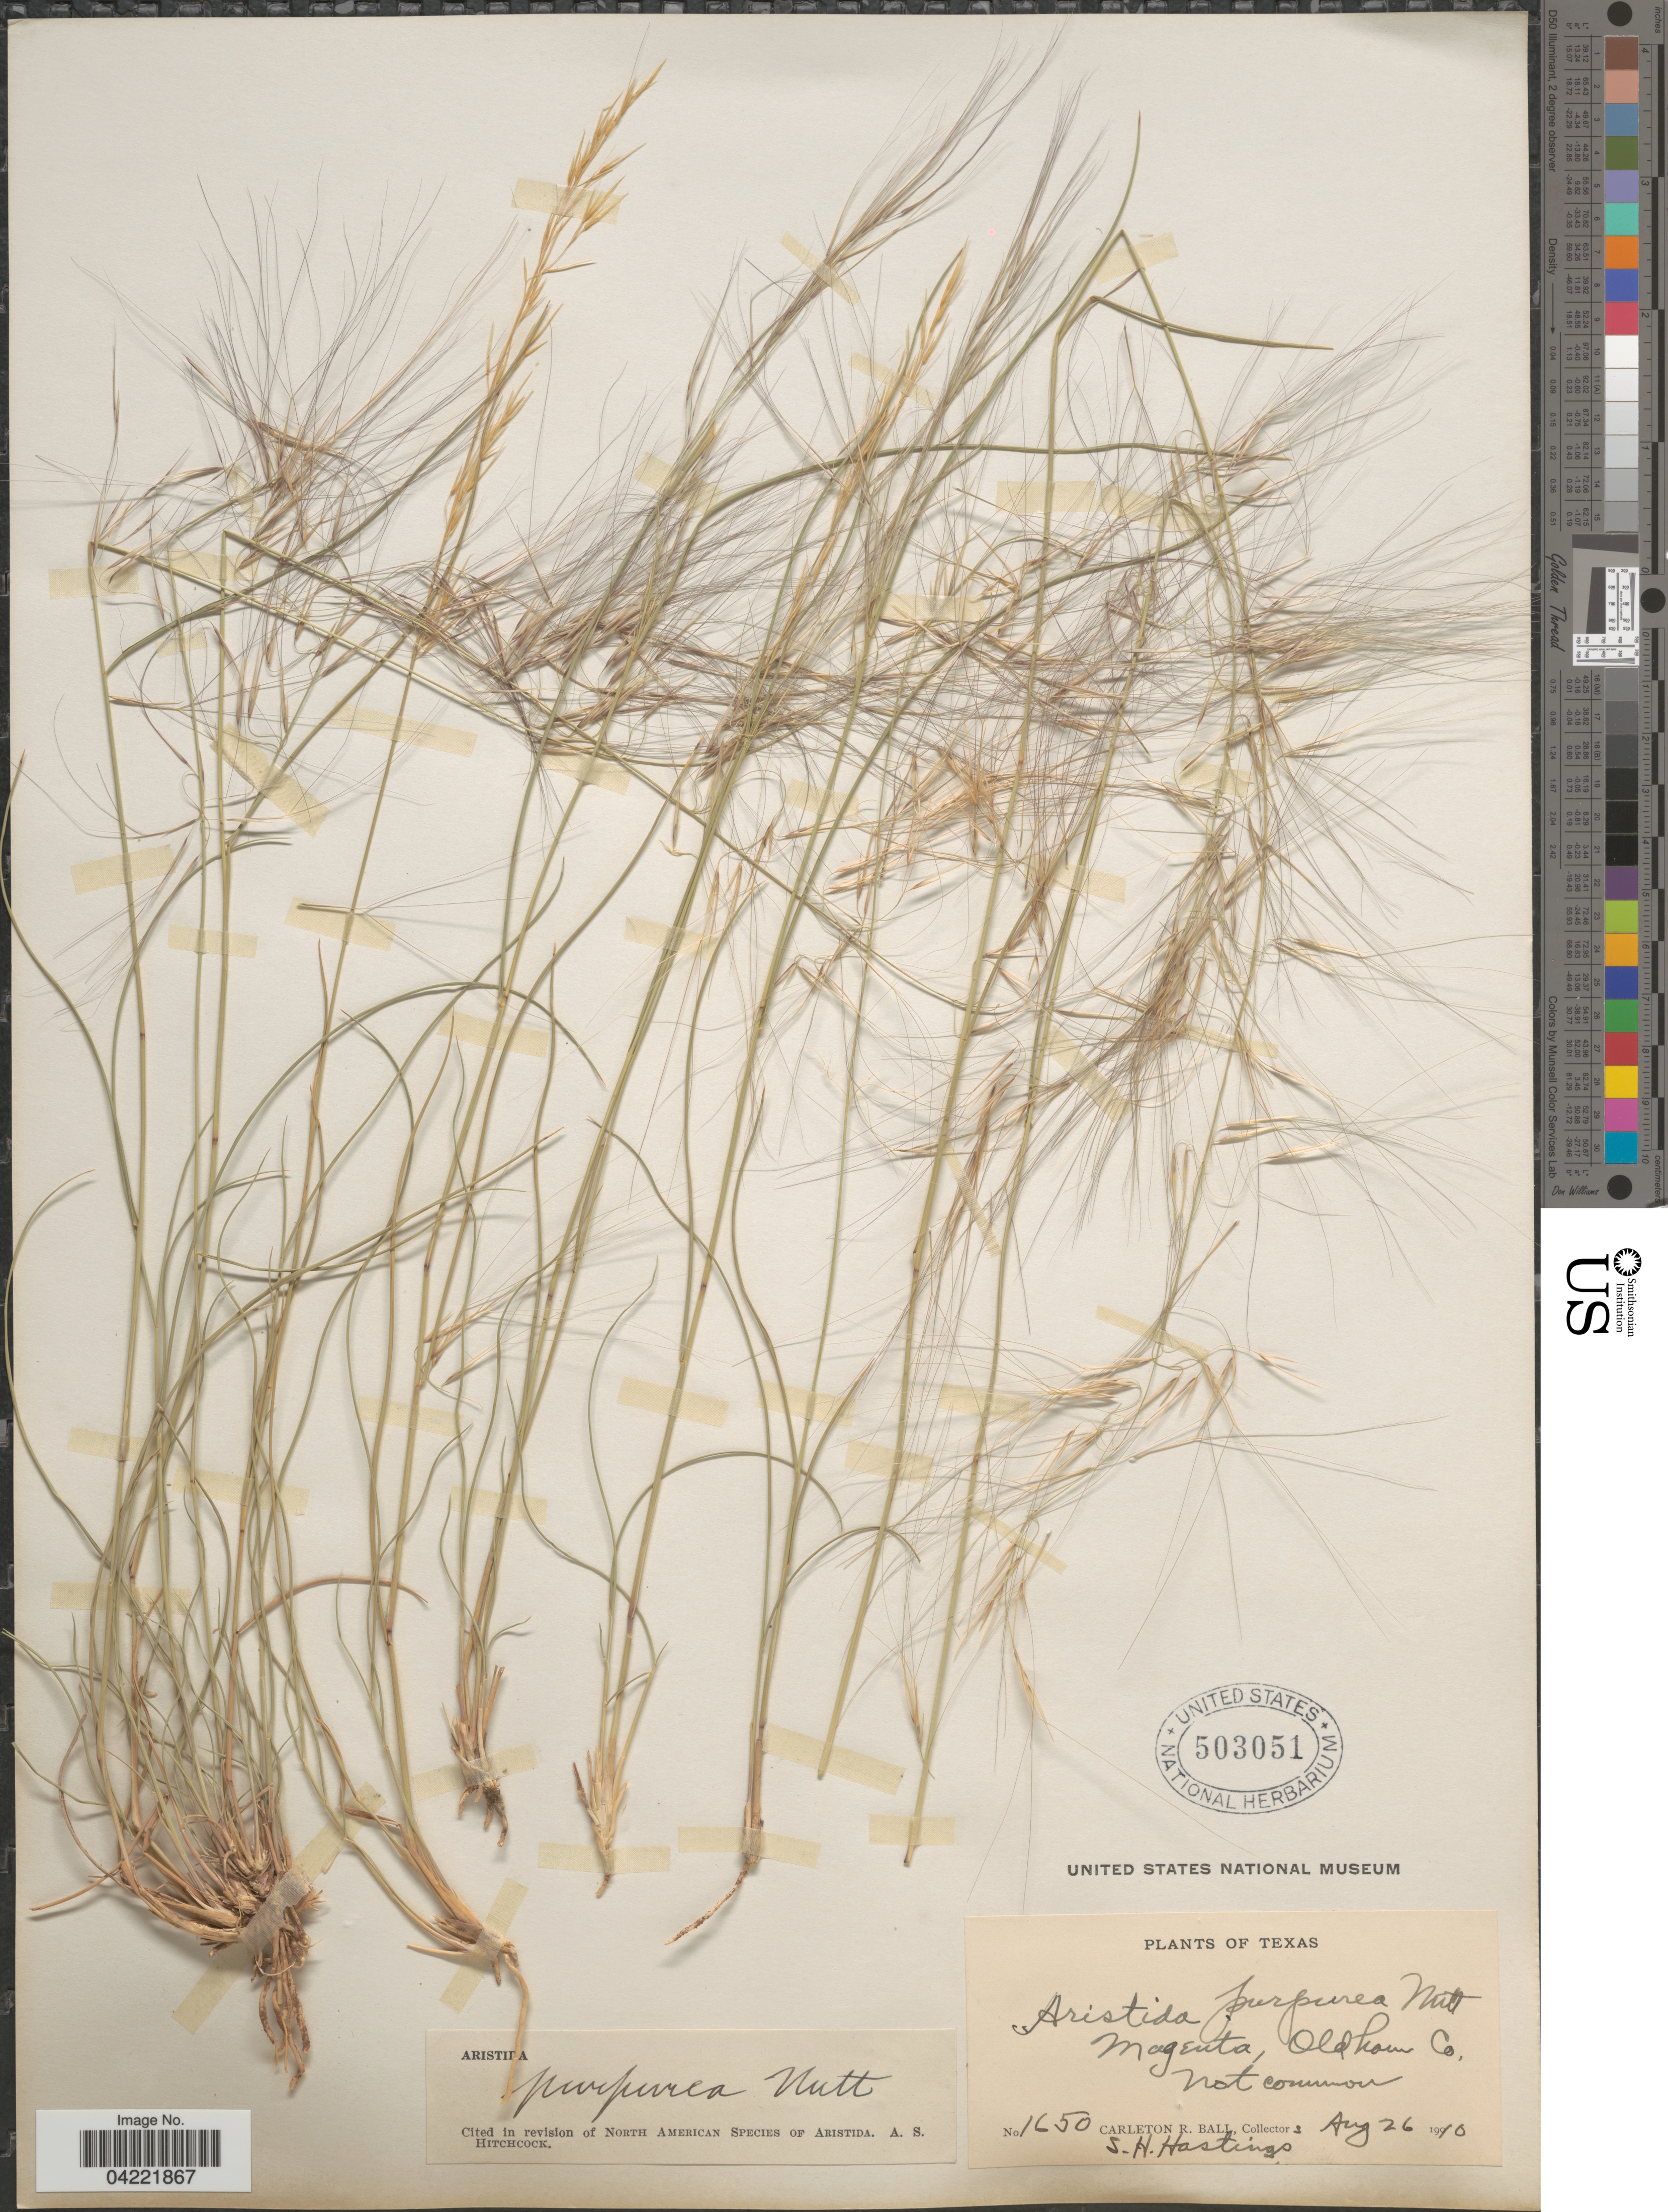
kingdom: Plantae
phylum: Tracheophyta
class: Liliopsida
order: Poales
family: Poaceae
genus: Aristida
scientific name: Aristida purpurea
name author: Nutt.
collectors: C. R. Ball & S. Hastings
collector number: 1650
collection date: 1910-08-26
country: United States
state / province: Texas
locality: Magenta, Oldham Co.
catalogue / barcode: US 503051